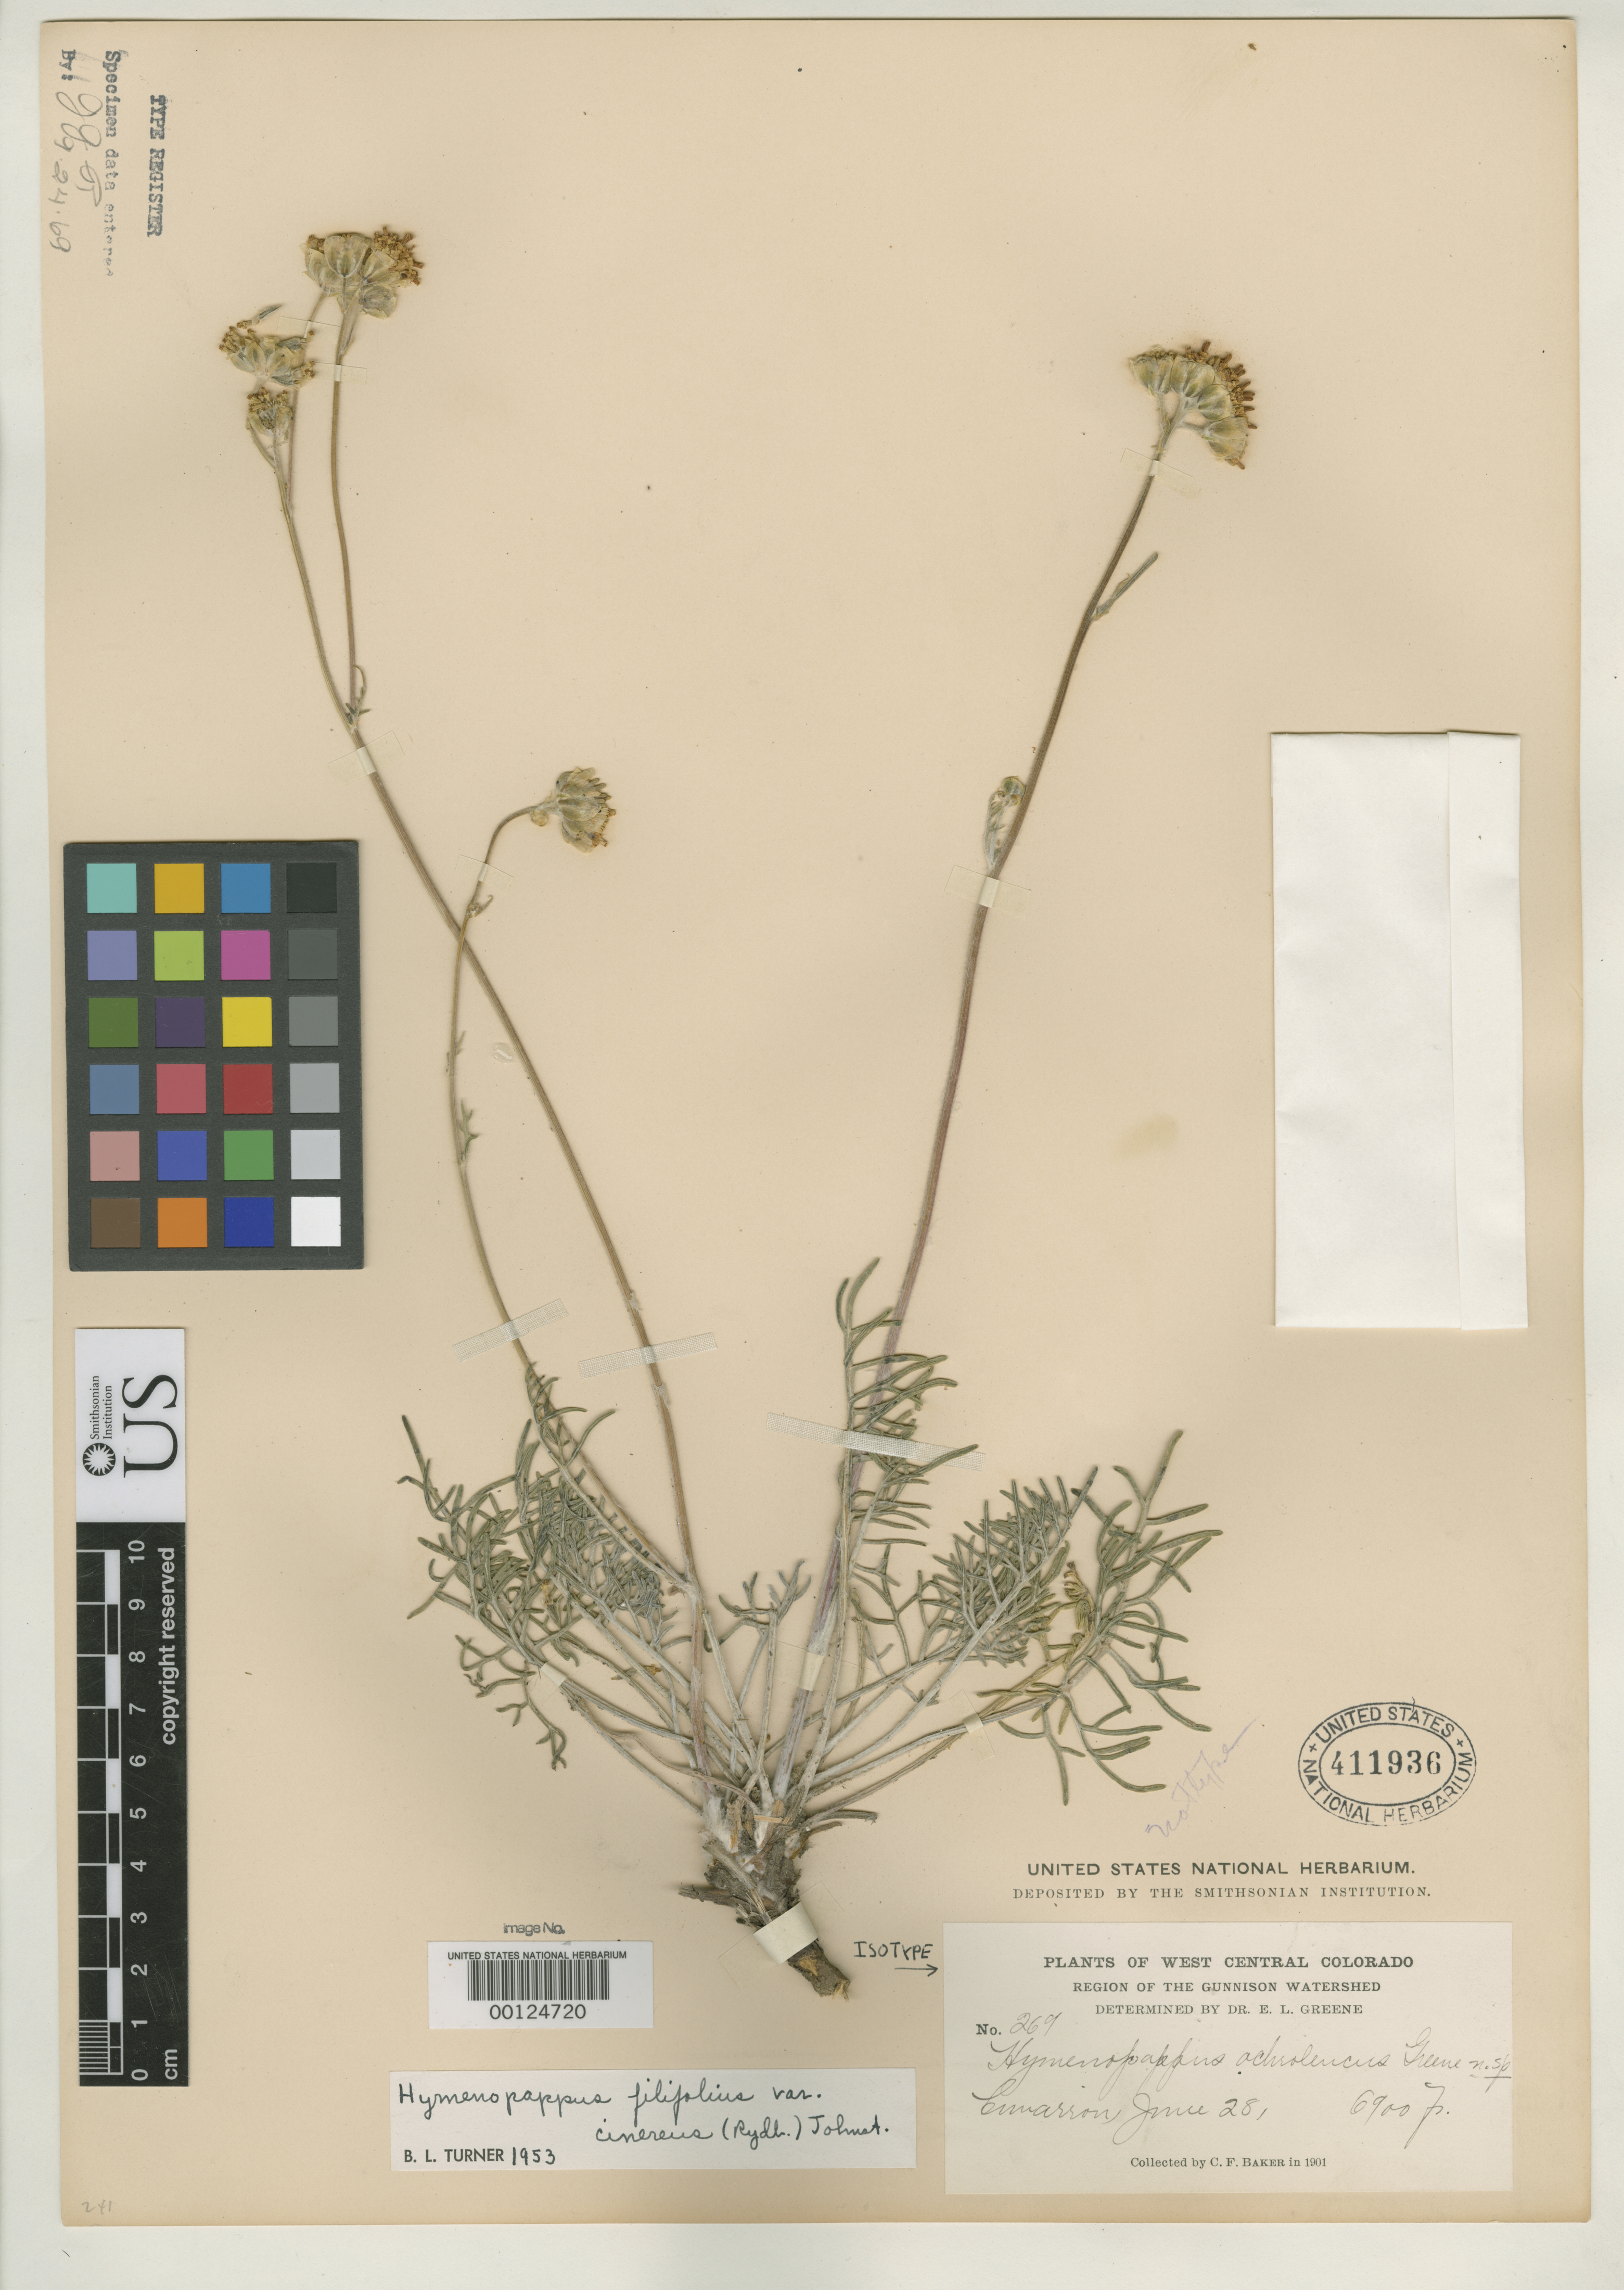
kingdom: Plantae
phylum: Tracheophyta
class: Magnoliopsida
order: Asterales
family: Asteraceae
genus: Hymenopappus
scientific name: Hymenopappus ochroleucus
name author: Greene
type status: Isotype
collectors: C. F. Baker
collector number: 269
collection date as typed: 28 Jun 1901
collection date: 1901-06-28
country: United States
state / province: Colorado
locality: Cimarron.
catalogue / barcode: US 411936